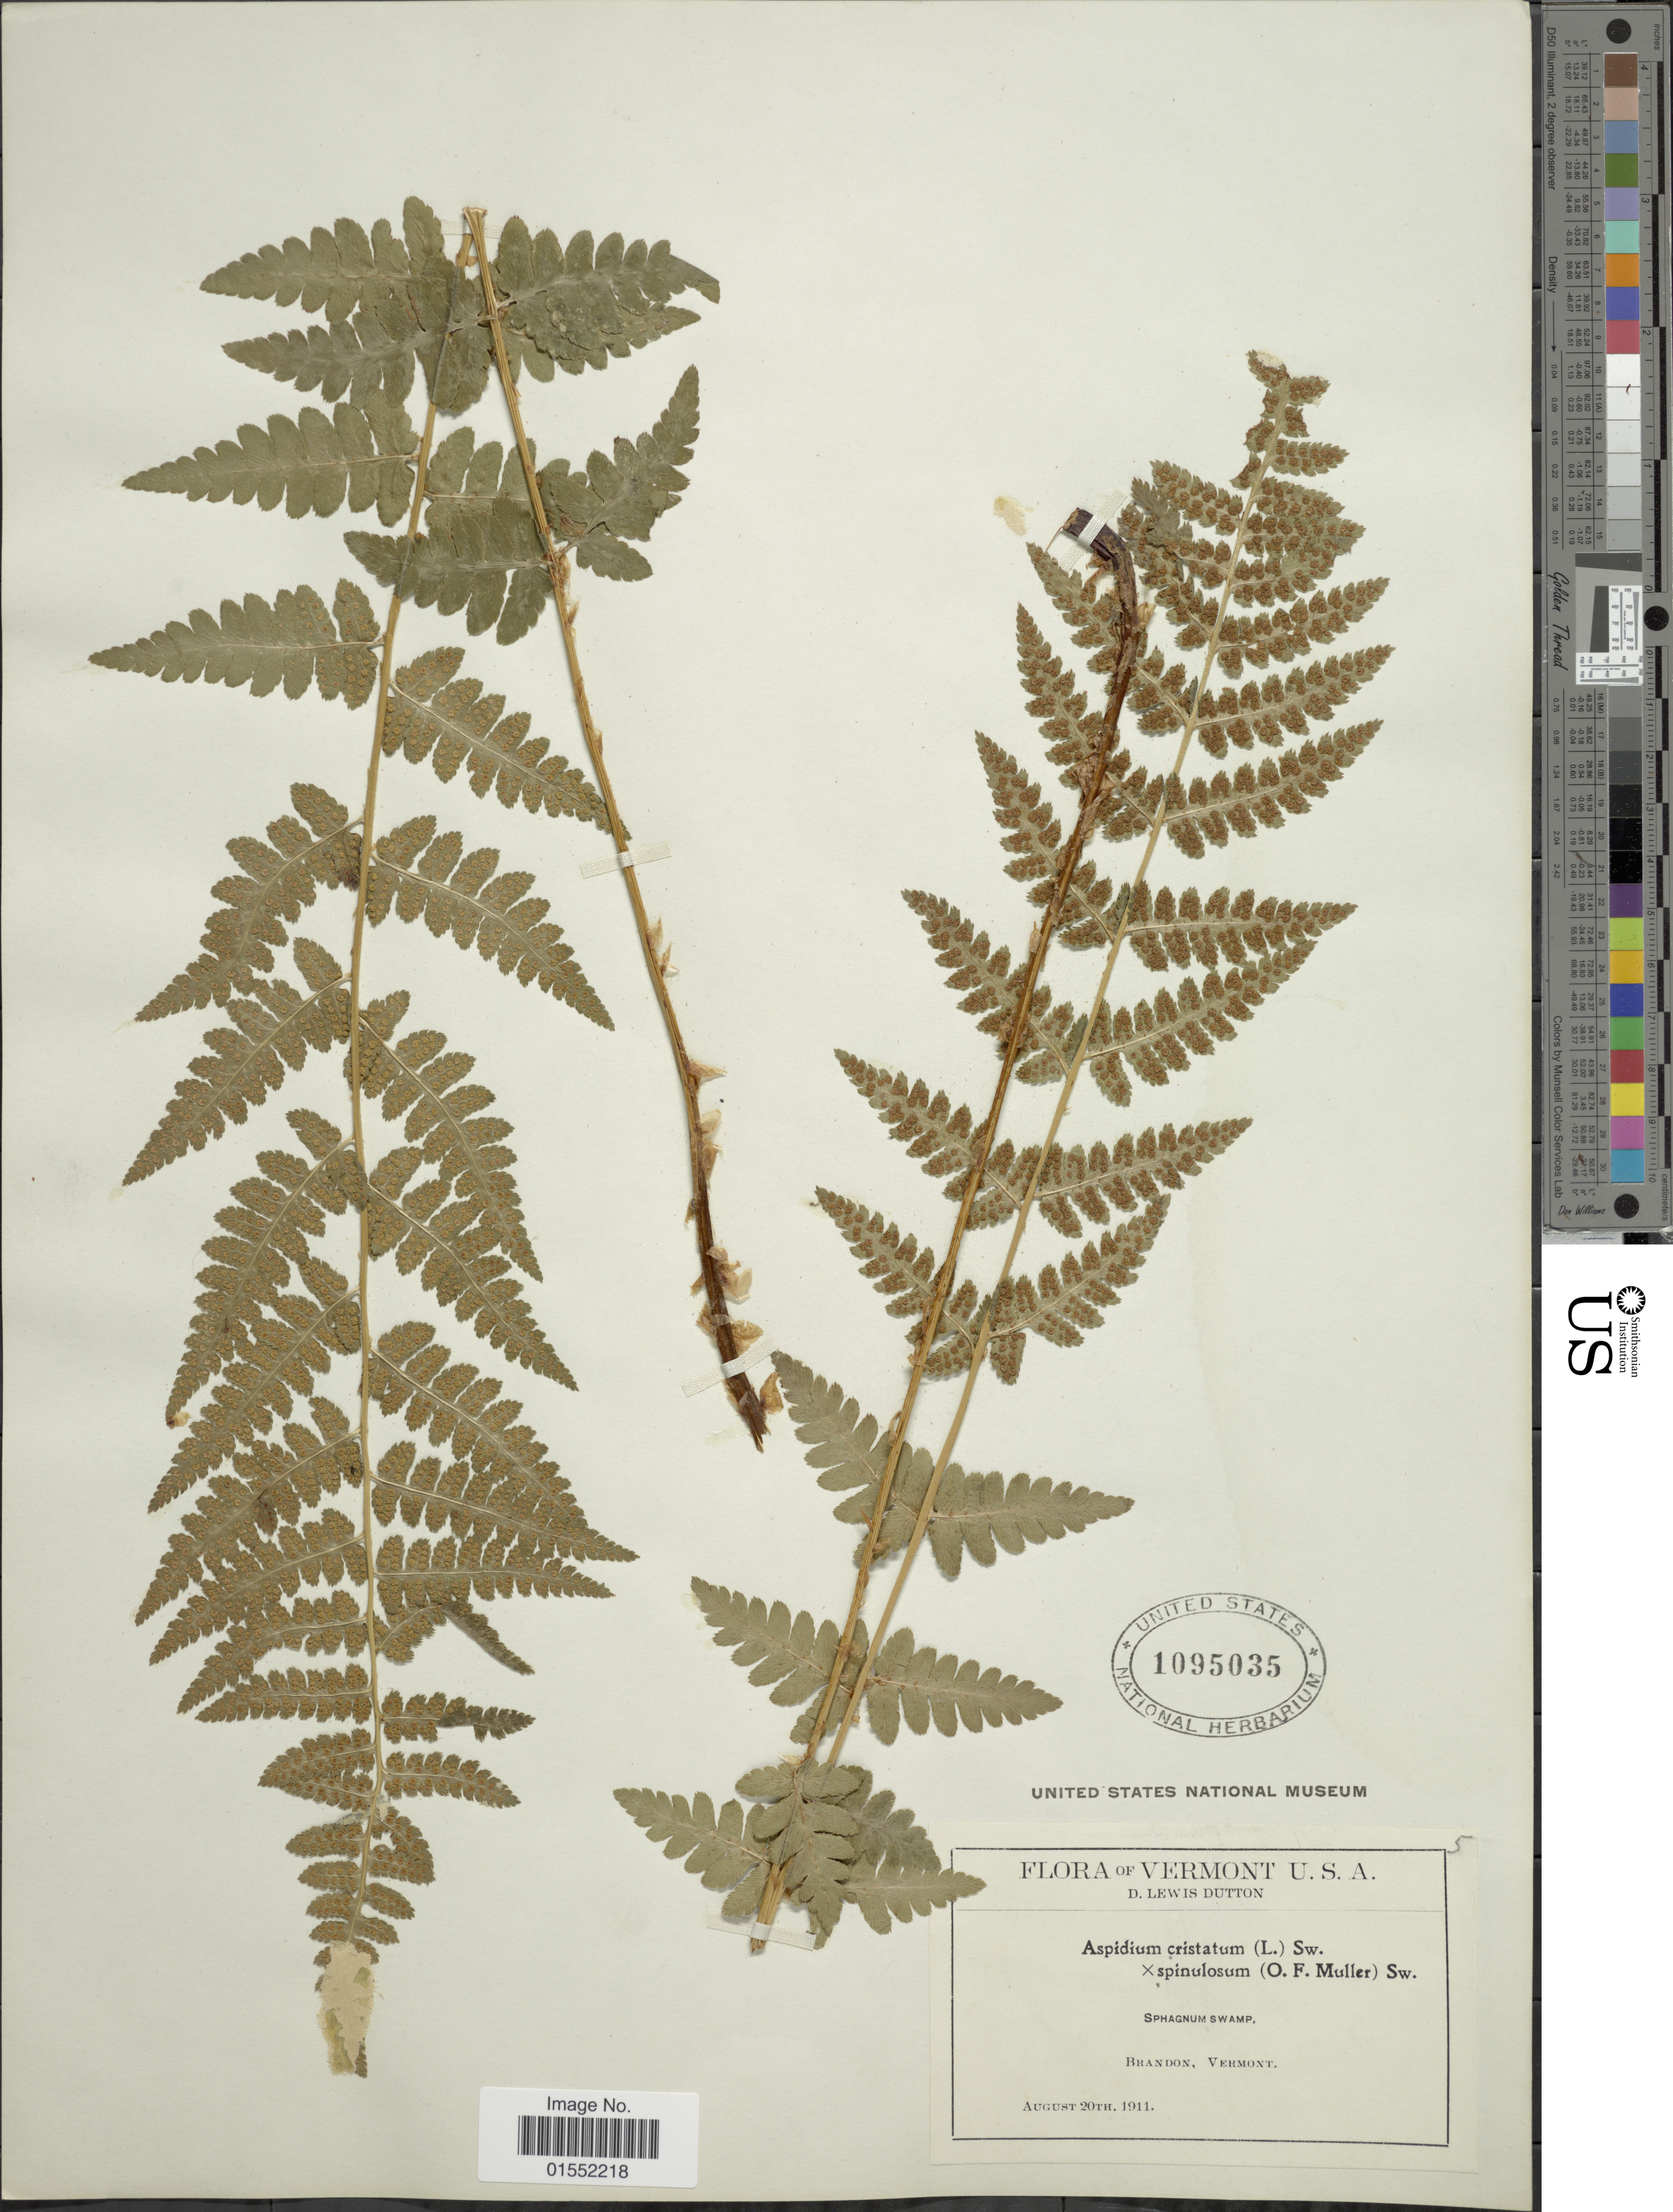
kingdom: Plantae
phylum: Tracheophyta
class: Polypodiopsida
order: Polypodiales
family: Dryopteridaceae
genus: Dryopteris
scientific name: Dryopteris x uliginosa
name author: (A. Braun ex Döll) Kuntze ex Druce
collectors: D. Dutton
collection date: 1911-08-20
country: United States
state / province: Vermont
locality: Brandon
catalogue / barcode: US 1095035